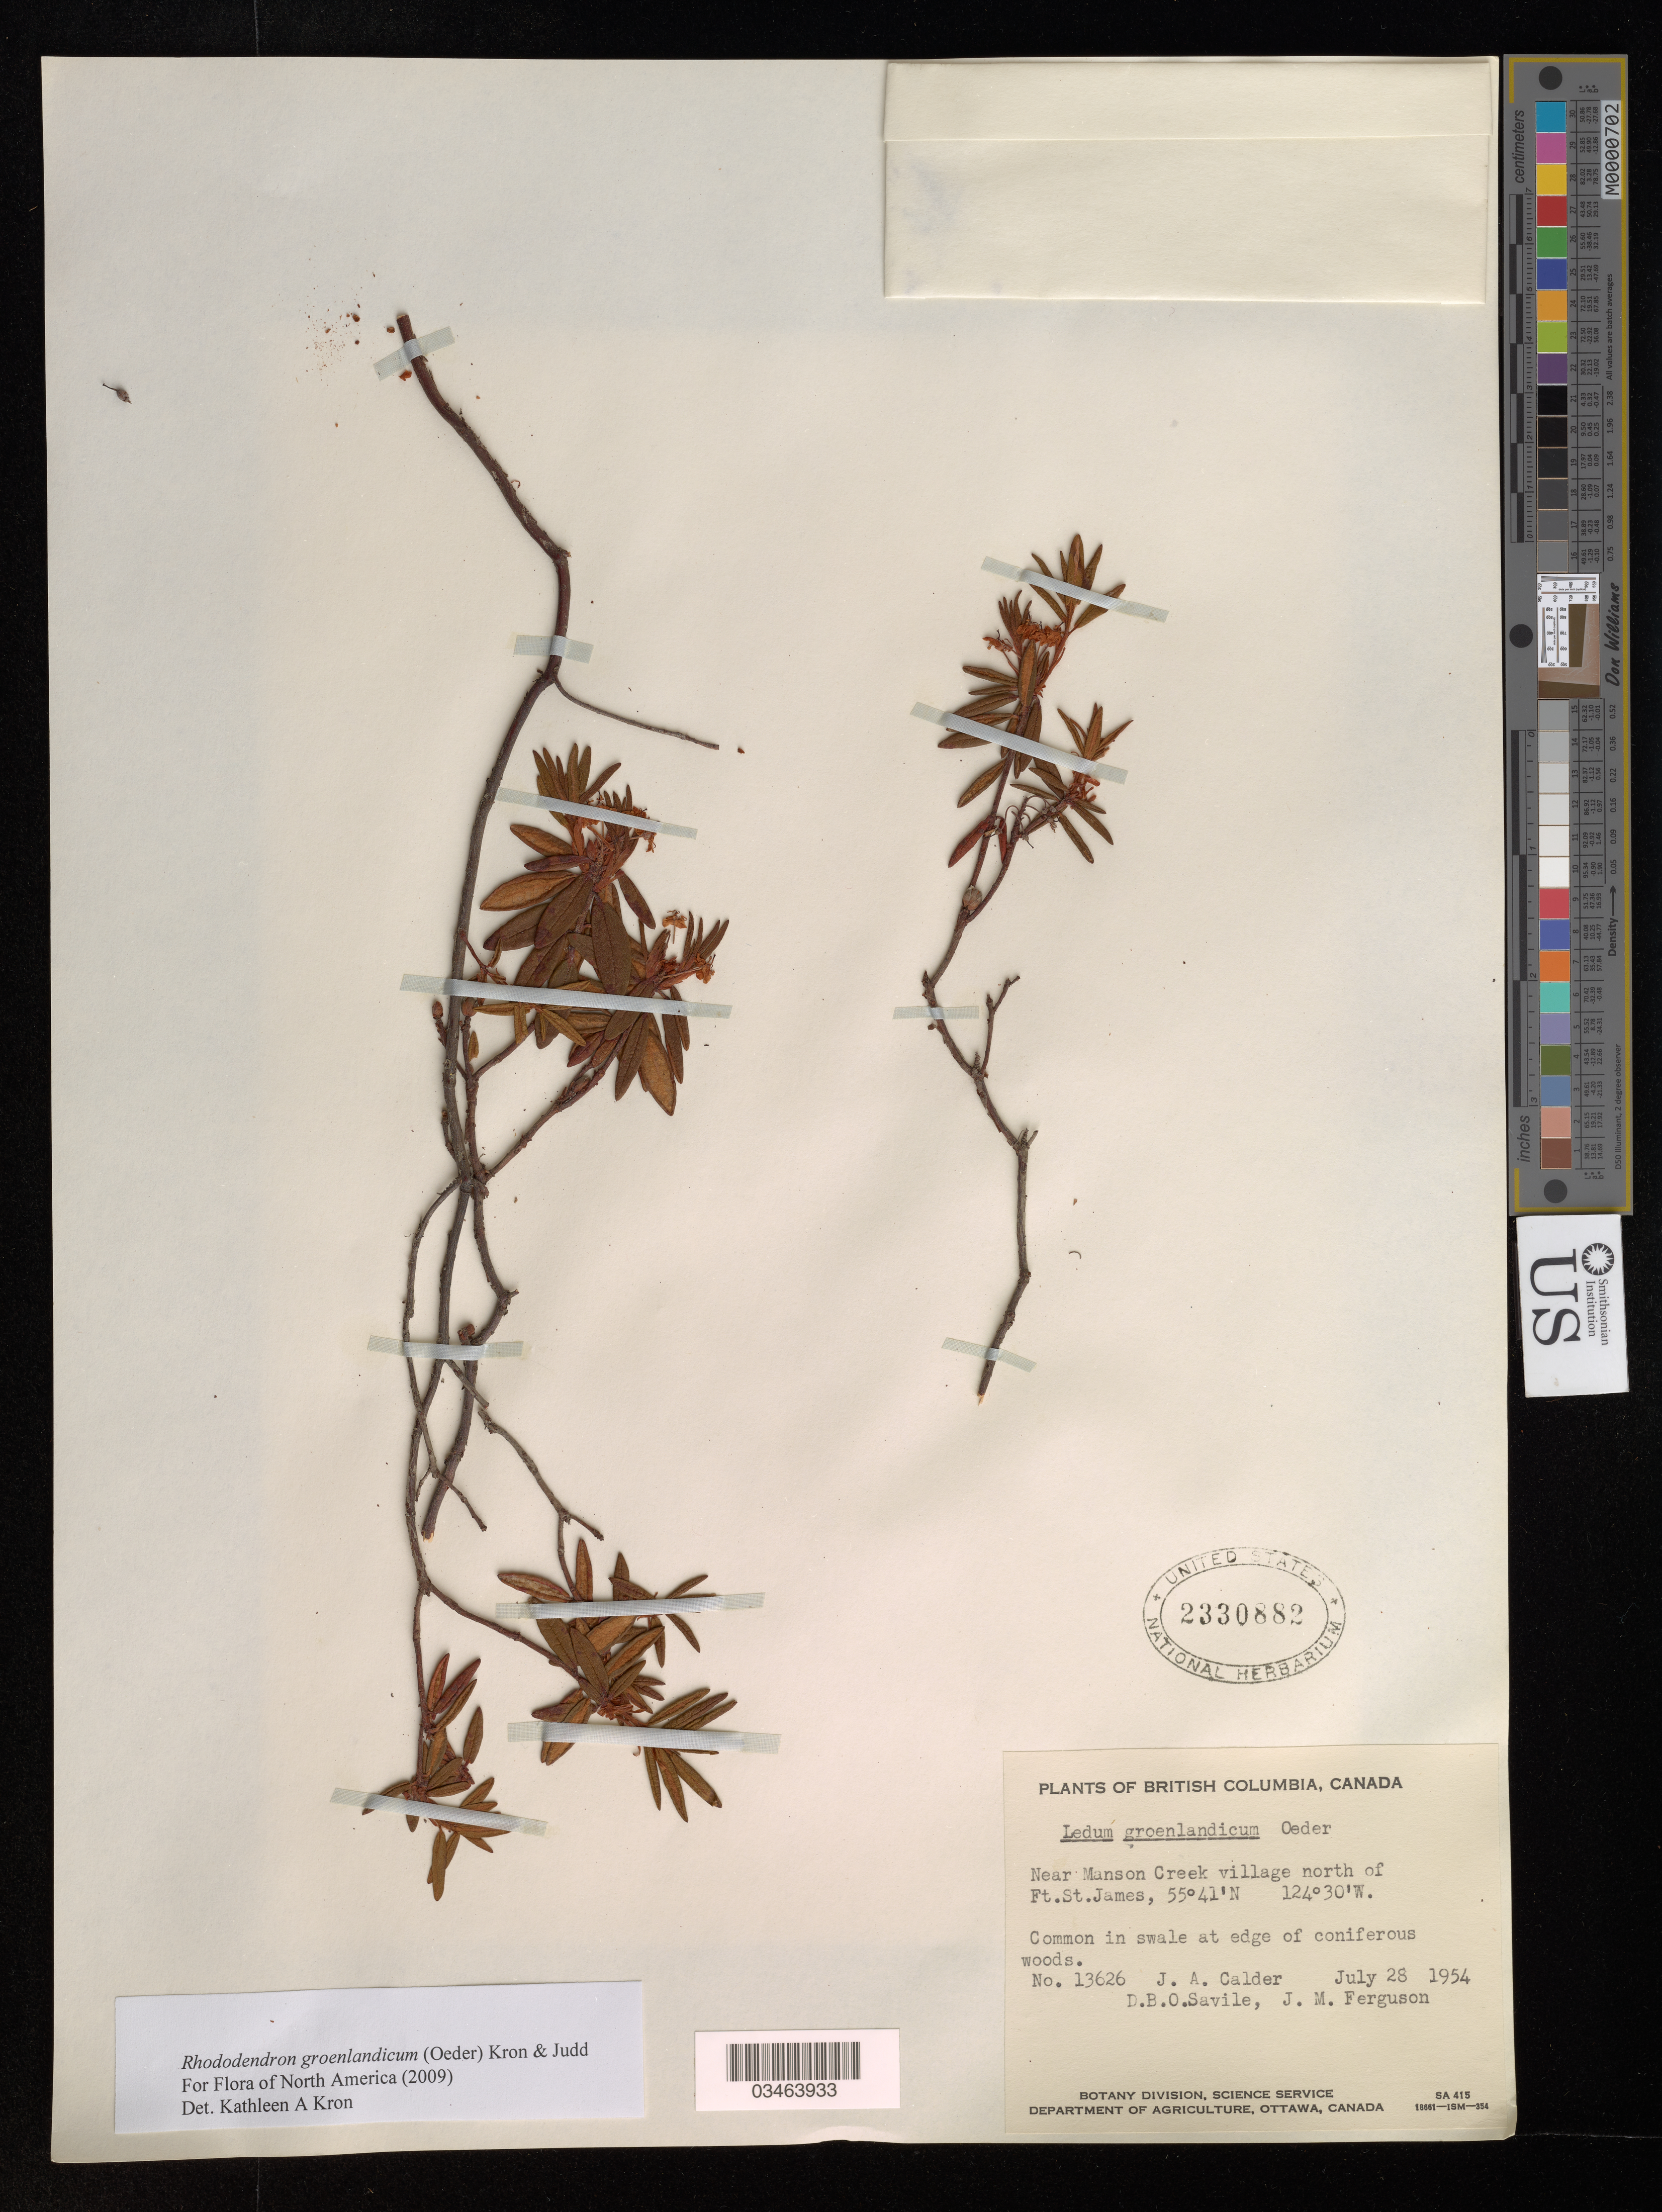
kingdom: Plantae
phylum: Tracheophyta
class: Magnoliopsida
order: Ericales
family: Ericaceae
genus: Rhododendron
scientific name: Rhododendron groenlandicum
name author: (Oeder) Kron & Judd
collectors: J. A. Calder, D. Savile & J. M. Ferguson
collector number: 13626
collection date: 1954-07-28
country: Canada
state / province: British Columbia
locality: Near Manson Creek village north of Ft. St. James.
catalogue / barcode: US 2330882